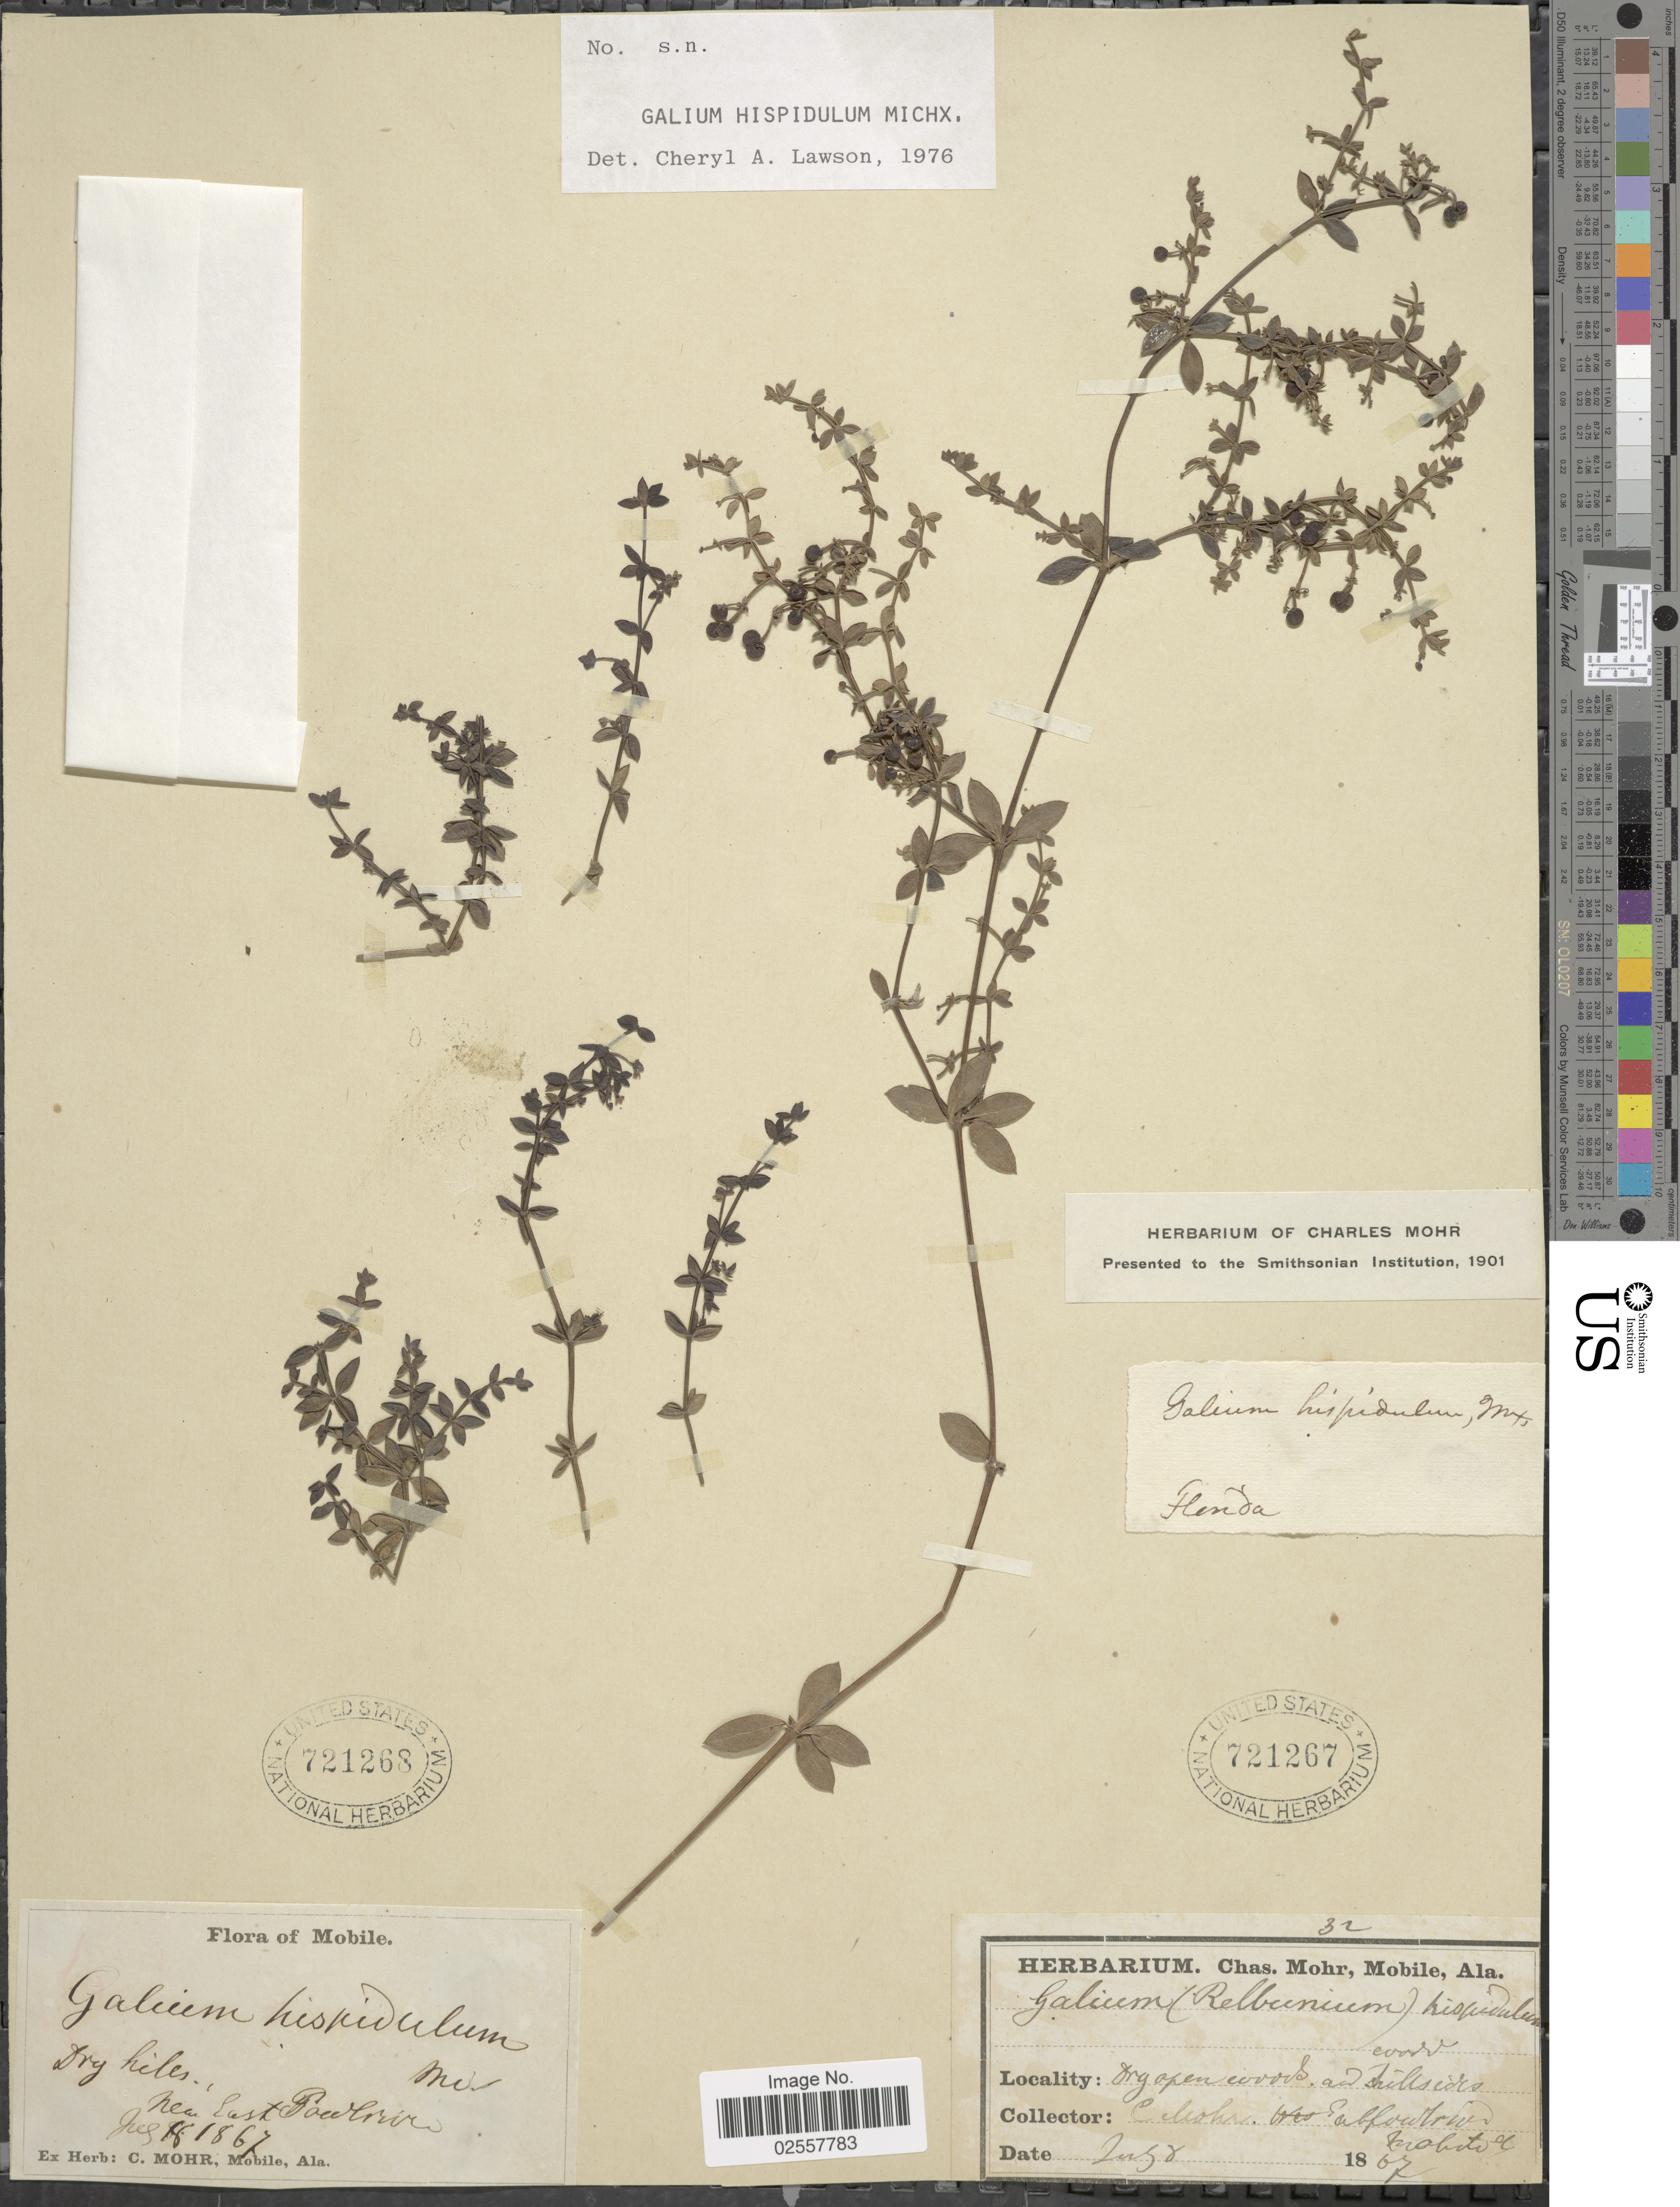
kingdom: Plantae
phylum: Tracheophyta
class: Magnoliopsida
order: Gentianales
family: Rubiaceae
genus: Galium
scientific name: Galium hispidulum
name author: Michx.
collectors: ex herb. C. Mohr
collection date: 1867-07-08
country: United States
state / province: Alabama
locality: Mobile. Dry hills. Near East Fowl River.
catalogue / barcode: US 721268